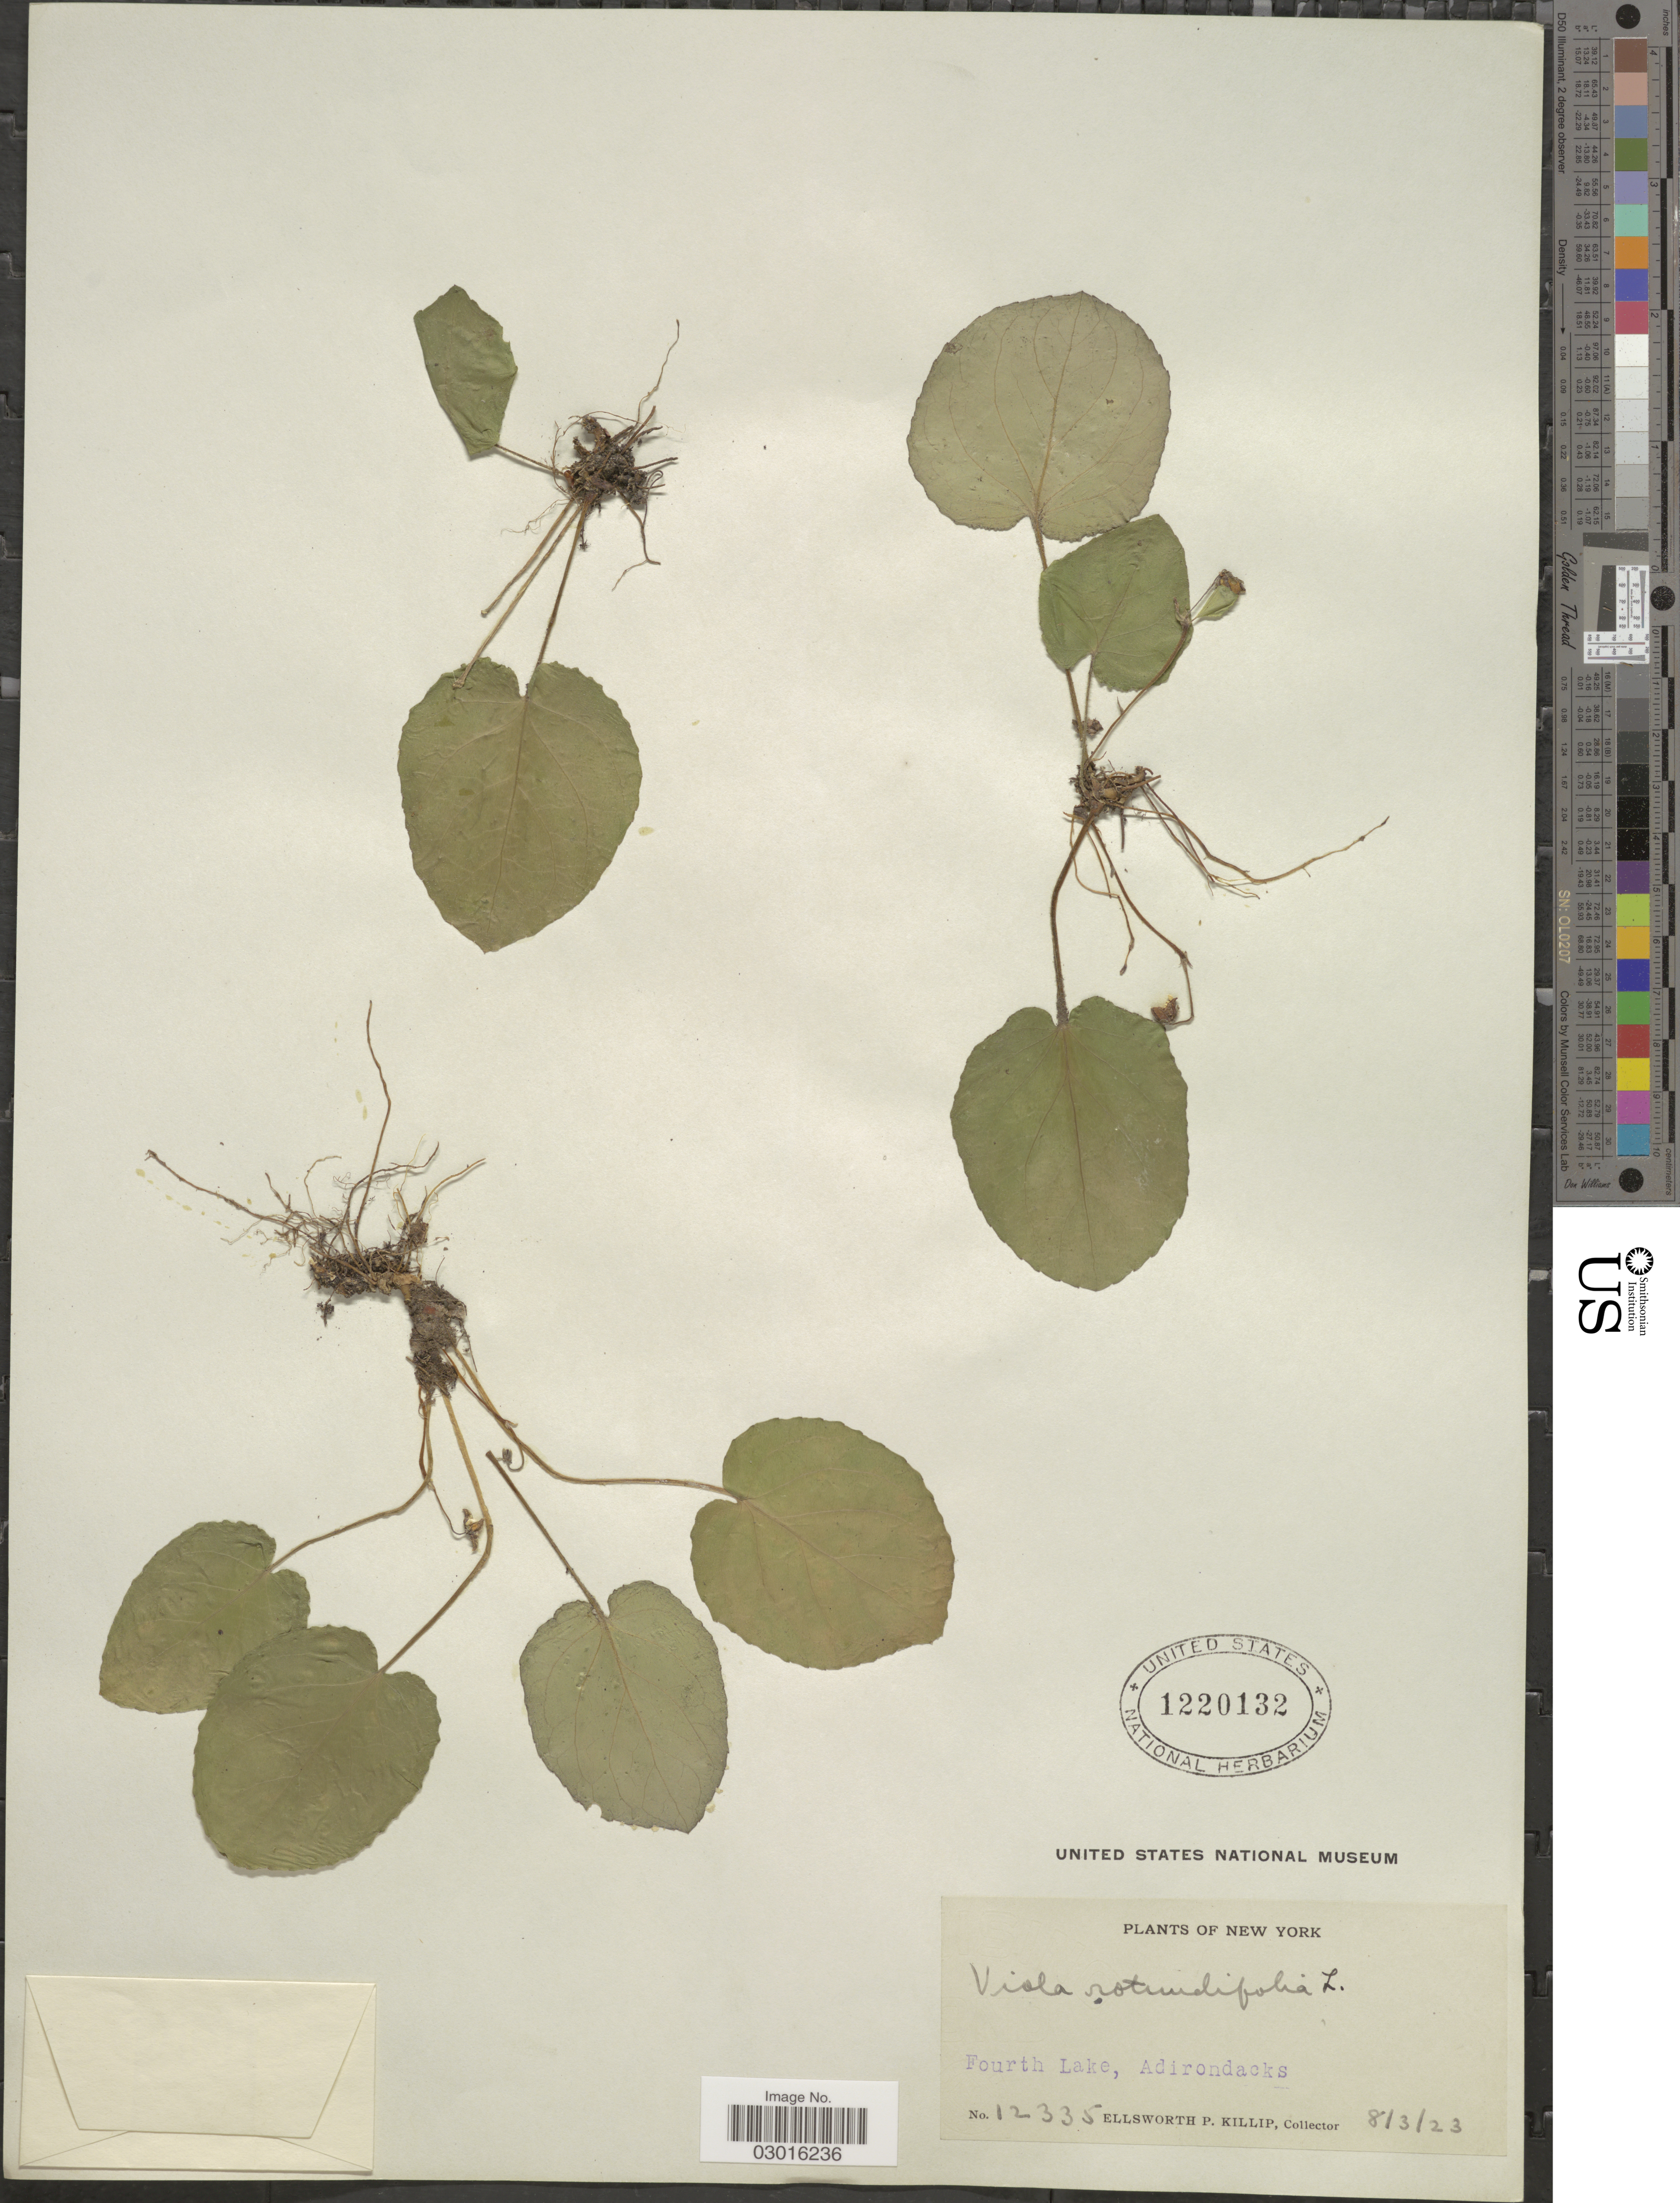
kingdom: Plantae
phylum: Tracheophyta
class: Magnoliopsida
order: Malpighiales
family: Violaceae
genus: Viola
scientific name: Viola rotundifolia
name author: Michx.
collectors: E. P. Killip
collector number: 12335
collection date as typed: Transcribed d/m/y: 3/8/23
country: United States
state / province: New York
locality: Fourth Lake, Adirondacks.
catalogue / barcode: US 1220132